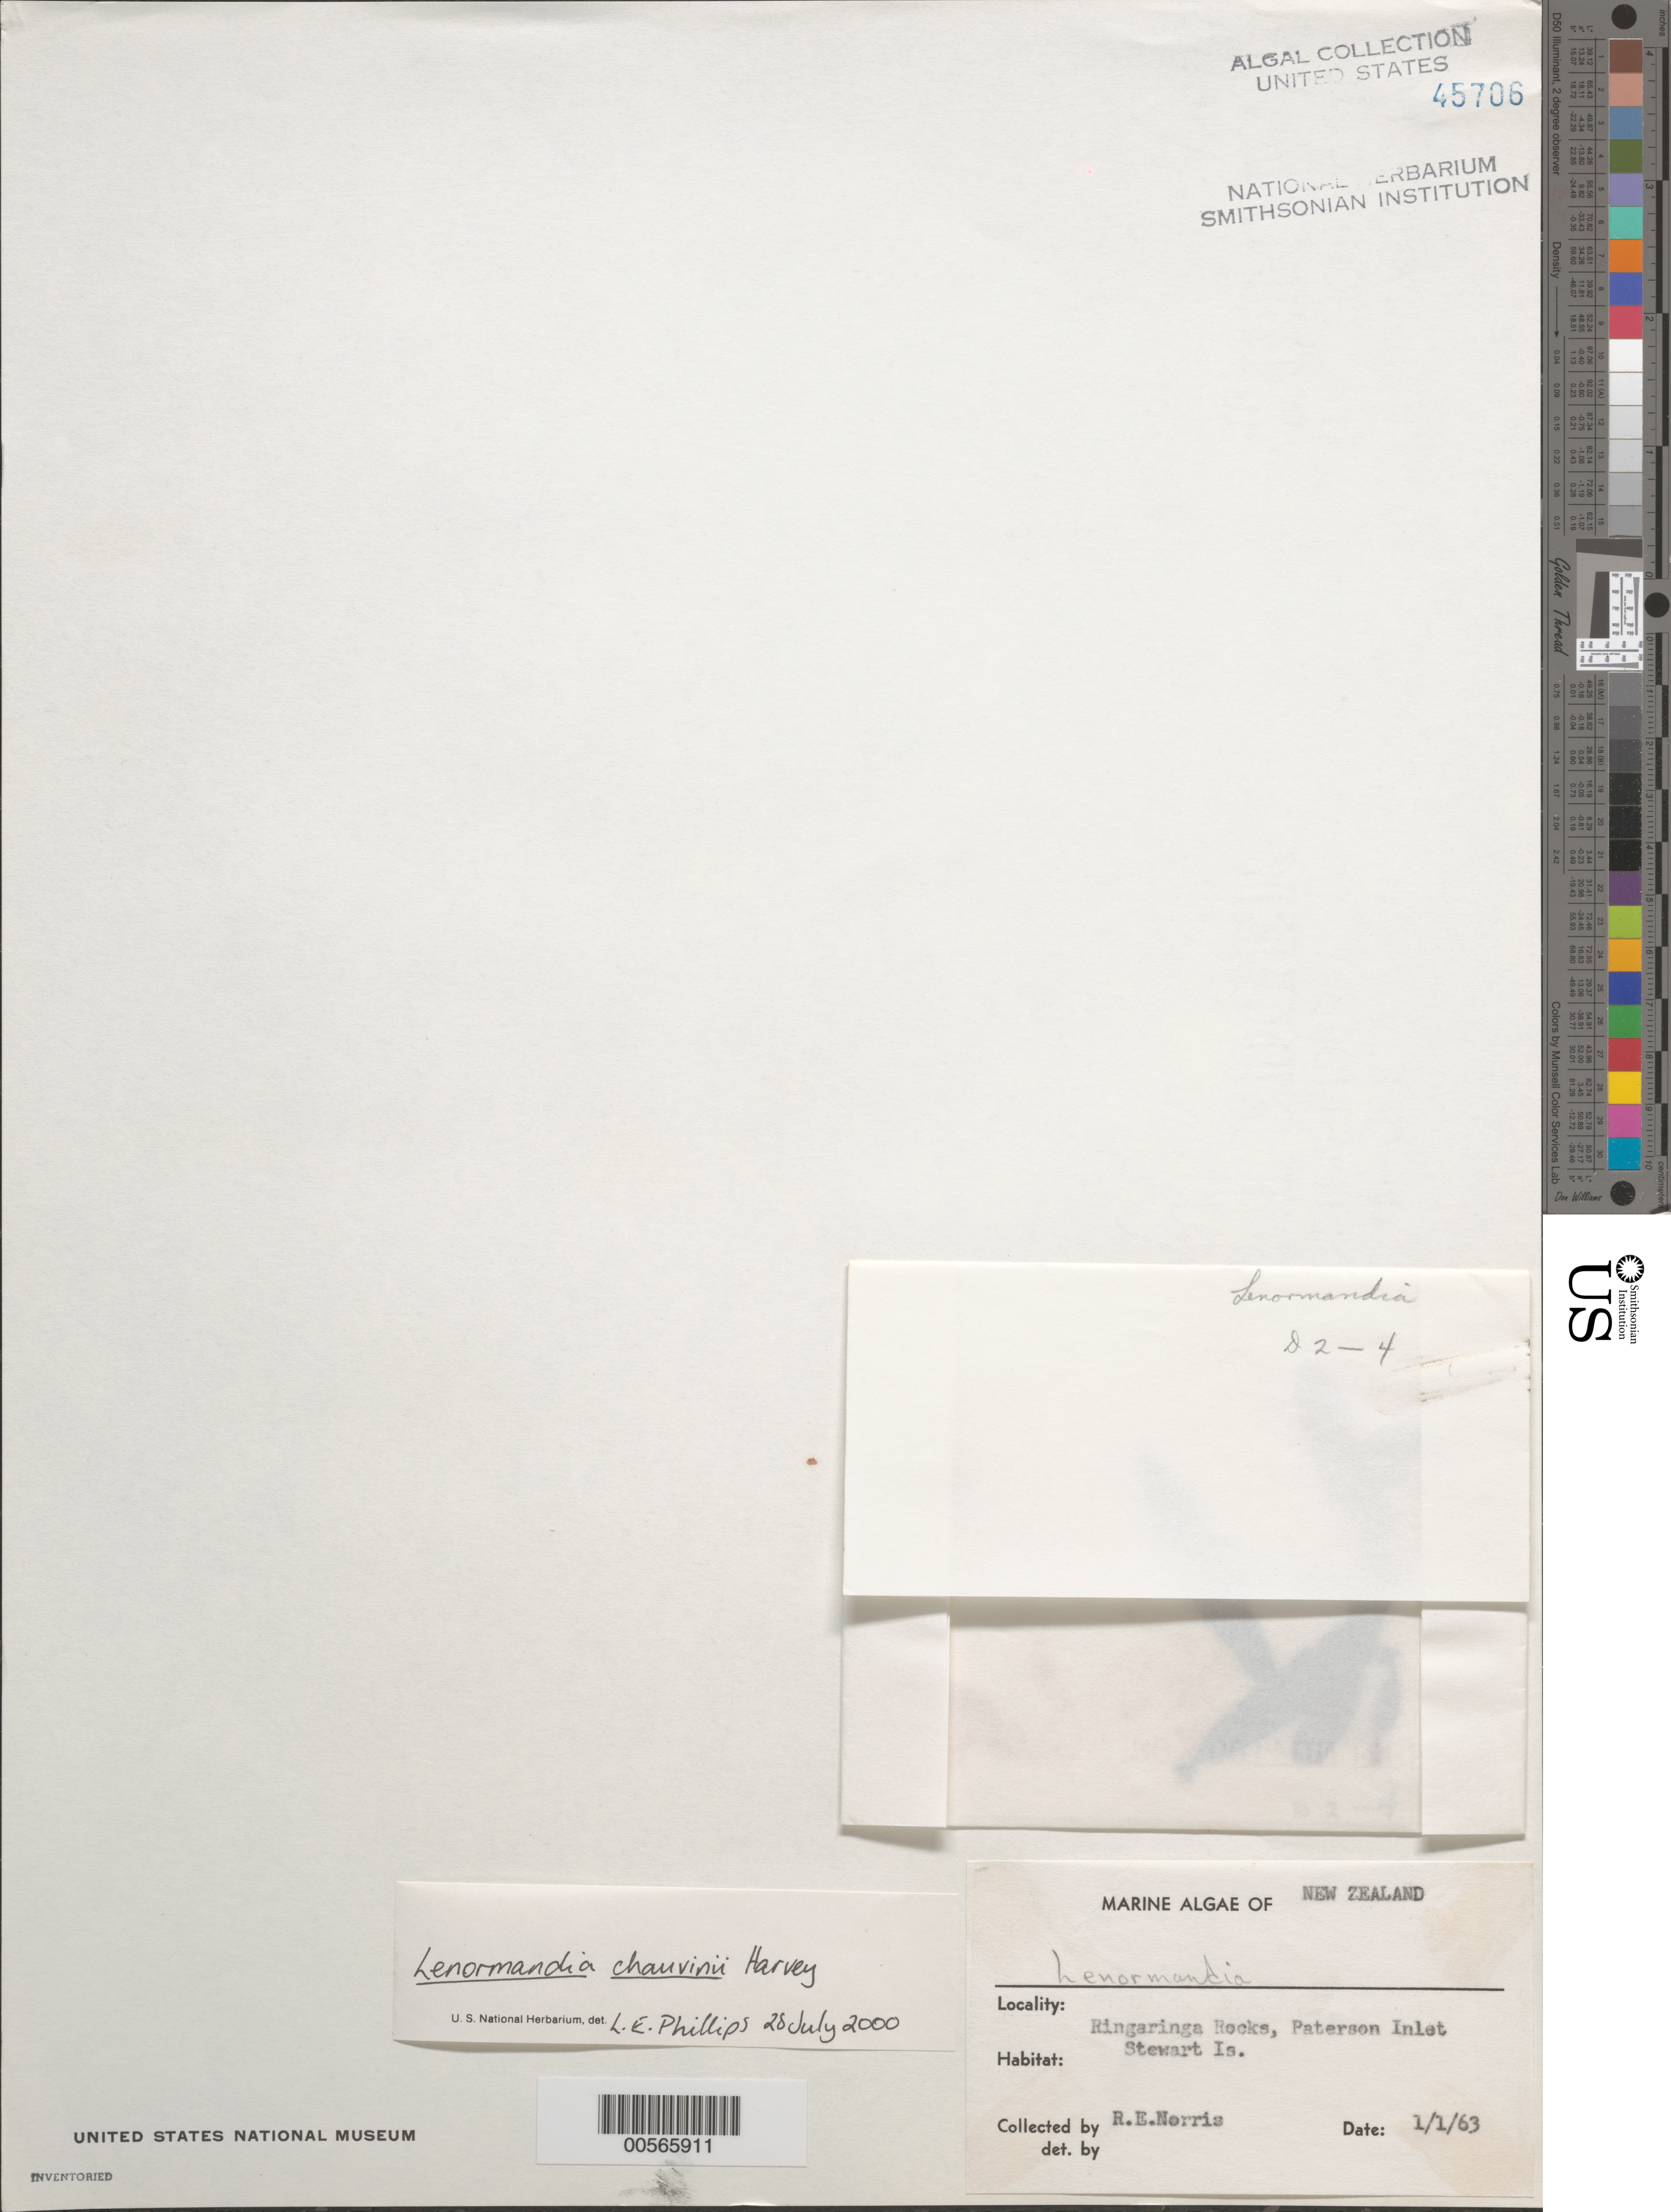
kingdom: Plantae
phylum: Rhodophyta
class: Florideophyceae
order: Ceramiales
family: Rhodomelaceae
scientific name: Lenormandia chauvinii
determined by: Phillips, L. E.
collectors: R. E. Norris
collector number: D2-4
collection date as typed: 01 Jan 1963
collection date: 1963-01-01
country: New Zealand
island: Stewart Island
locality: Ringaringa Rocks, Paterson Inlet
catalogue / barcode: US 45706